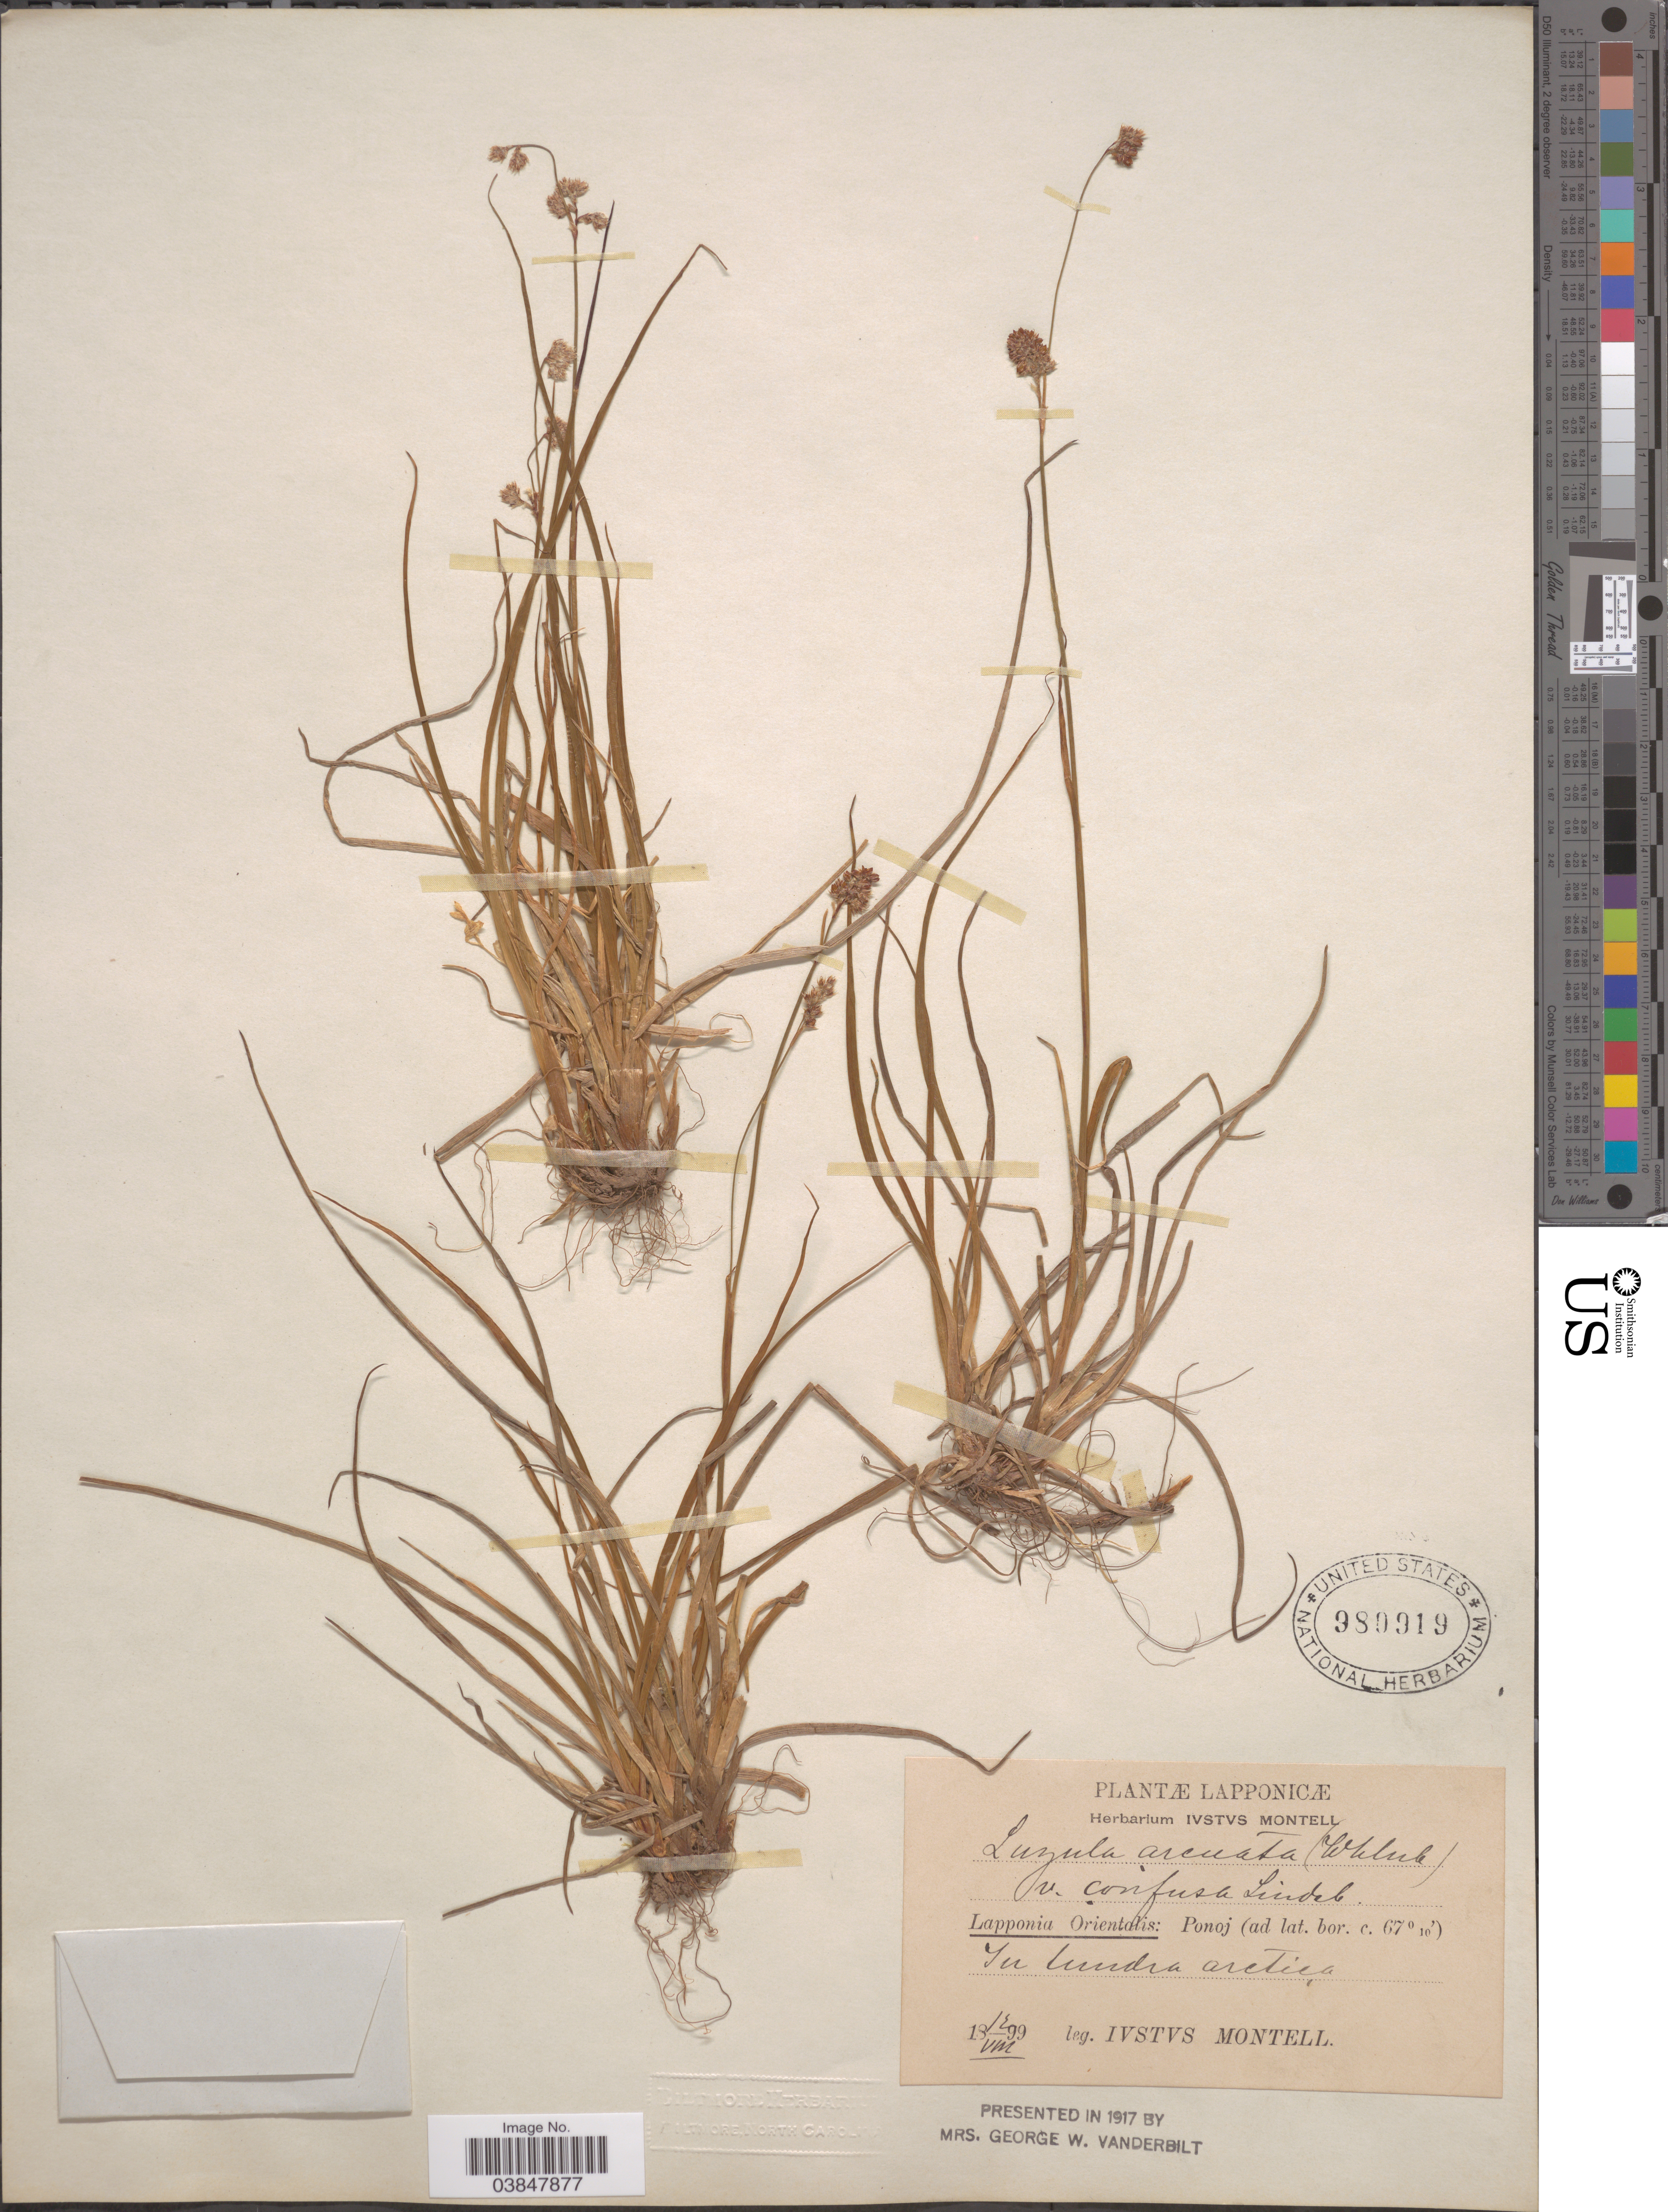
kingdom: Plantae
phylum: Tracheophyta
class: Liliopsida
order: Poales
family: Juncaceae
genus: Luzula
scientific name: Luzula confusa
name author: Lindeb.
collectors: I. Montell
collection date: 1899-08-13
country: Russian Federation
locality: Lapponia Orientalis: Ponoj. In tundra artica.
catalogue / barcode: US 980919